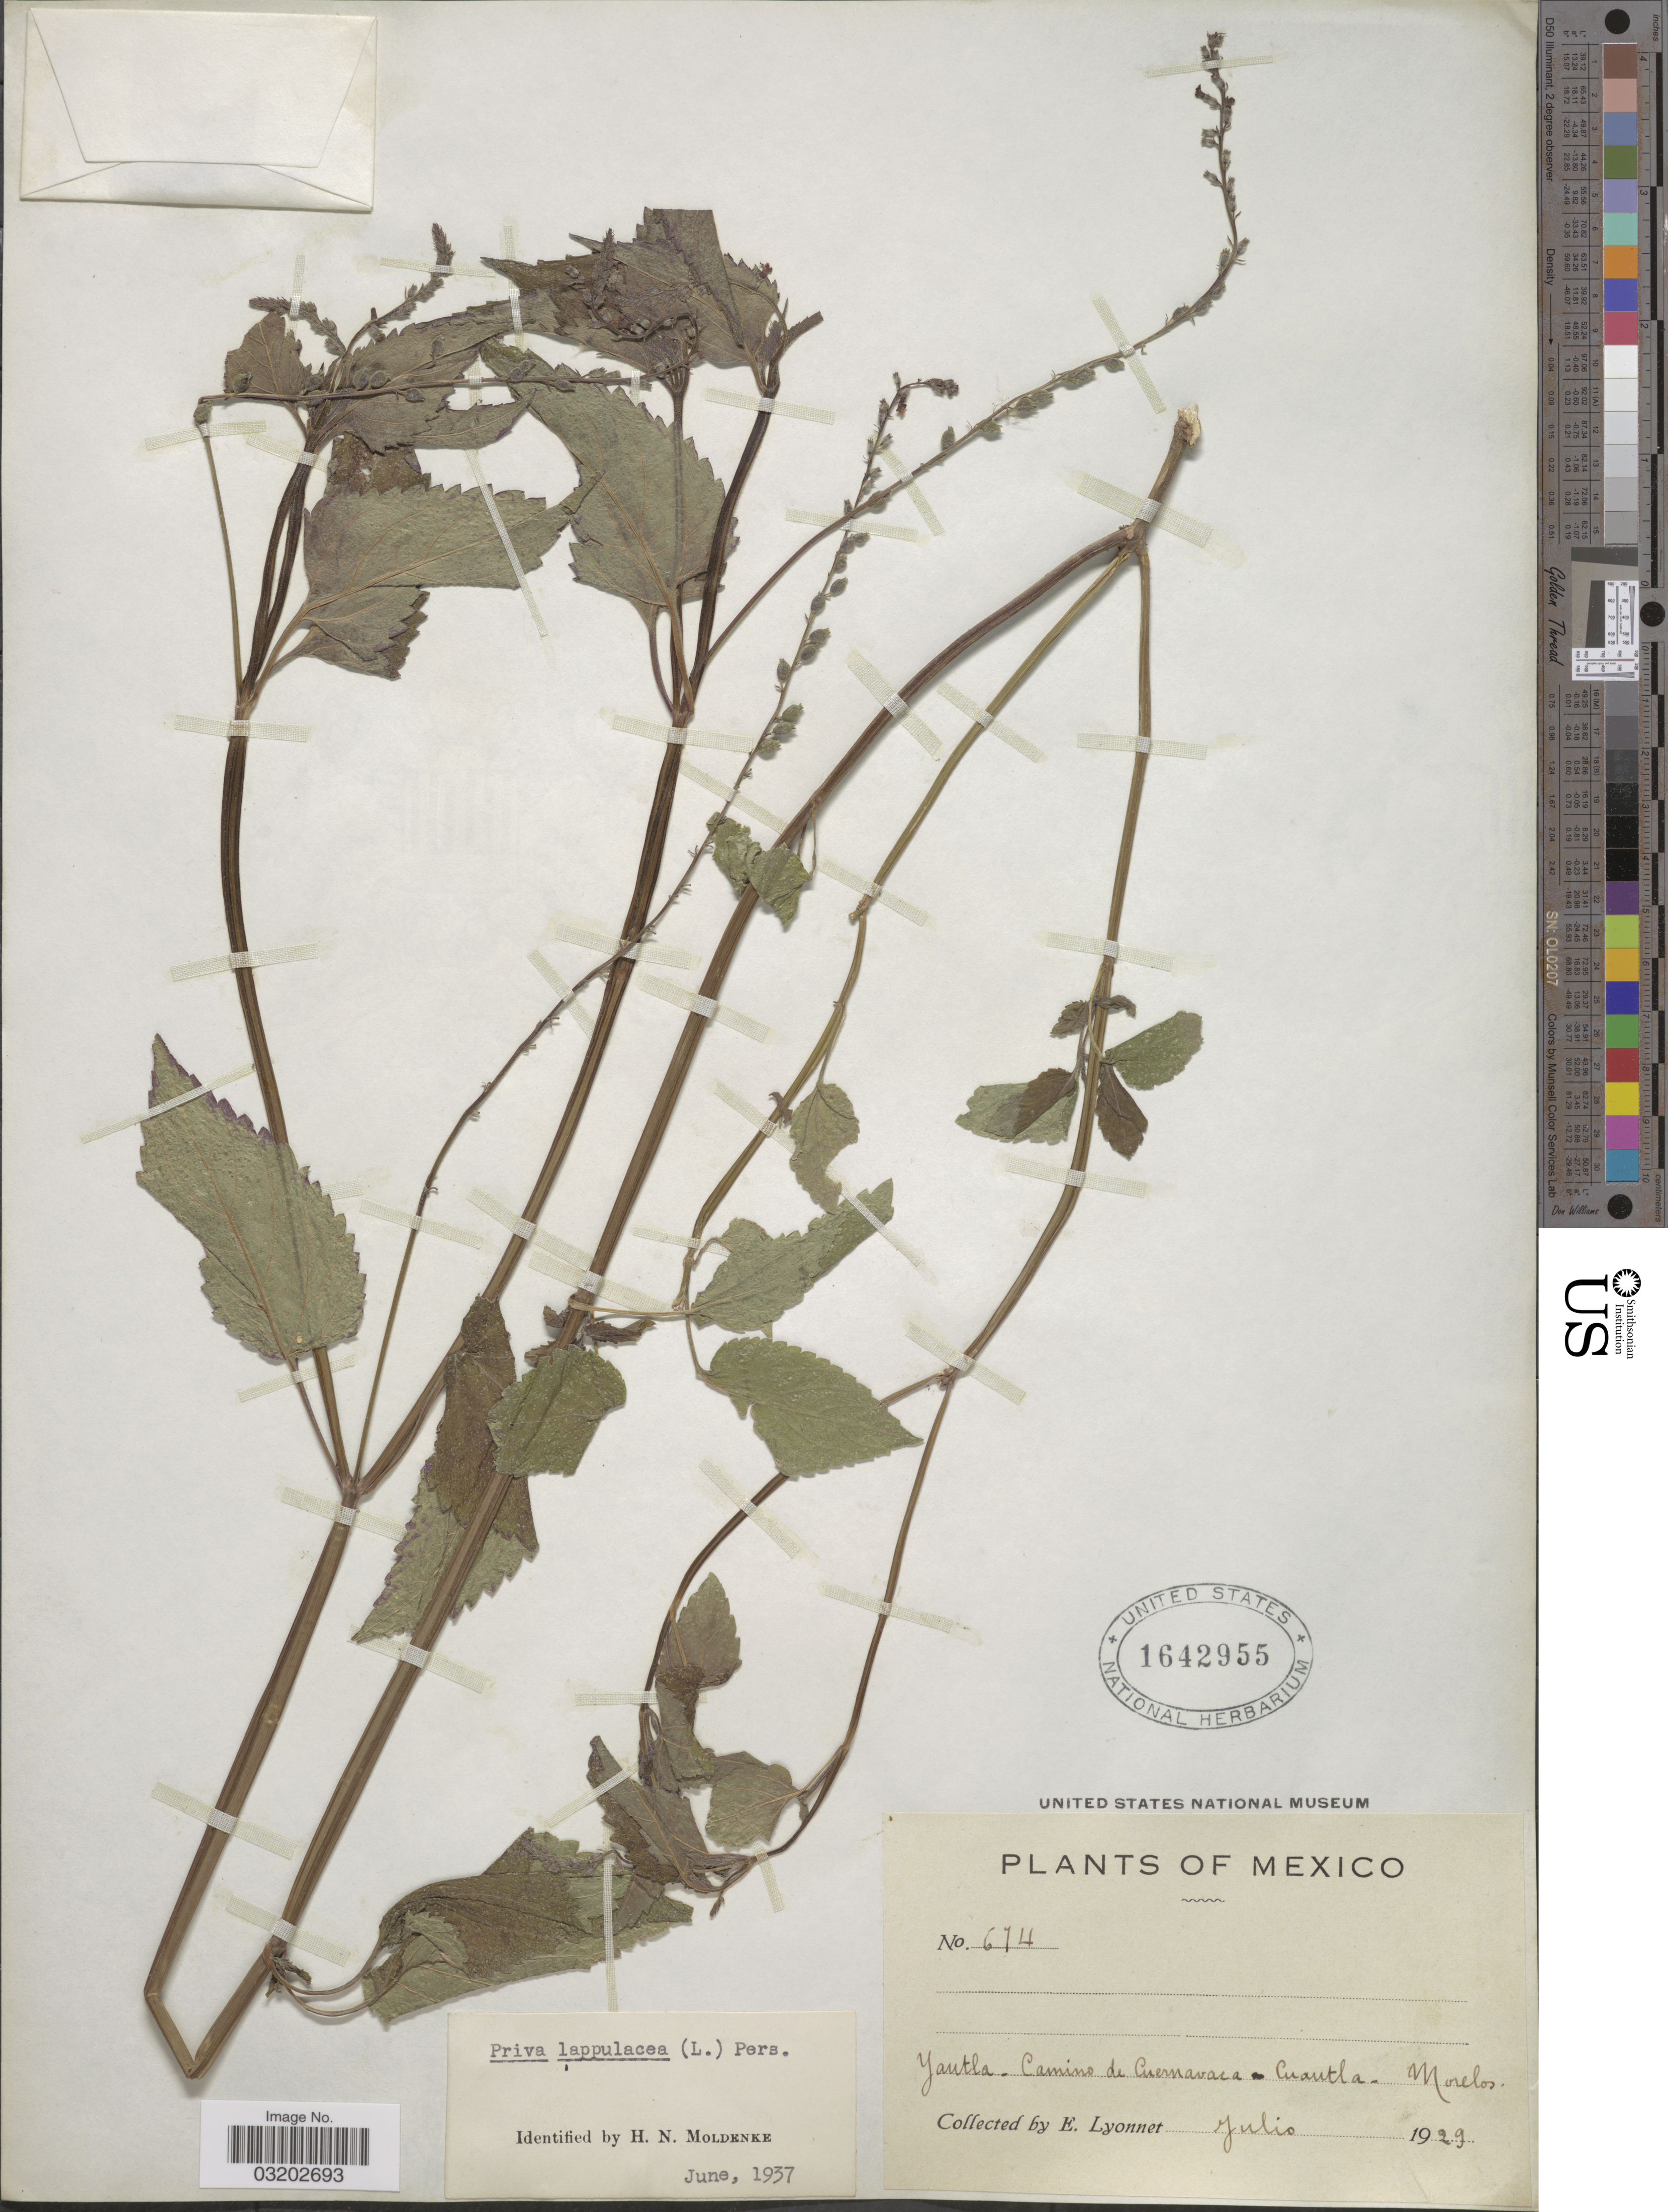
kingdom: Plantae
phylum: Tracheophyta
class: Magnoliopsida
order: Lamiales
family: Verbenaceae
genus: Priva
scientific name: Priva lappulacea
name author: (L.) Pers.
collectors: E. Lyonnet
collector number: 674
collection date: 1929-07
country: Mexico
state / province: Morelos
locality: Yautla. Camino de Cuernavaca. Cuautla.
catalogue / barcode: US 1642955